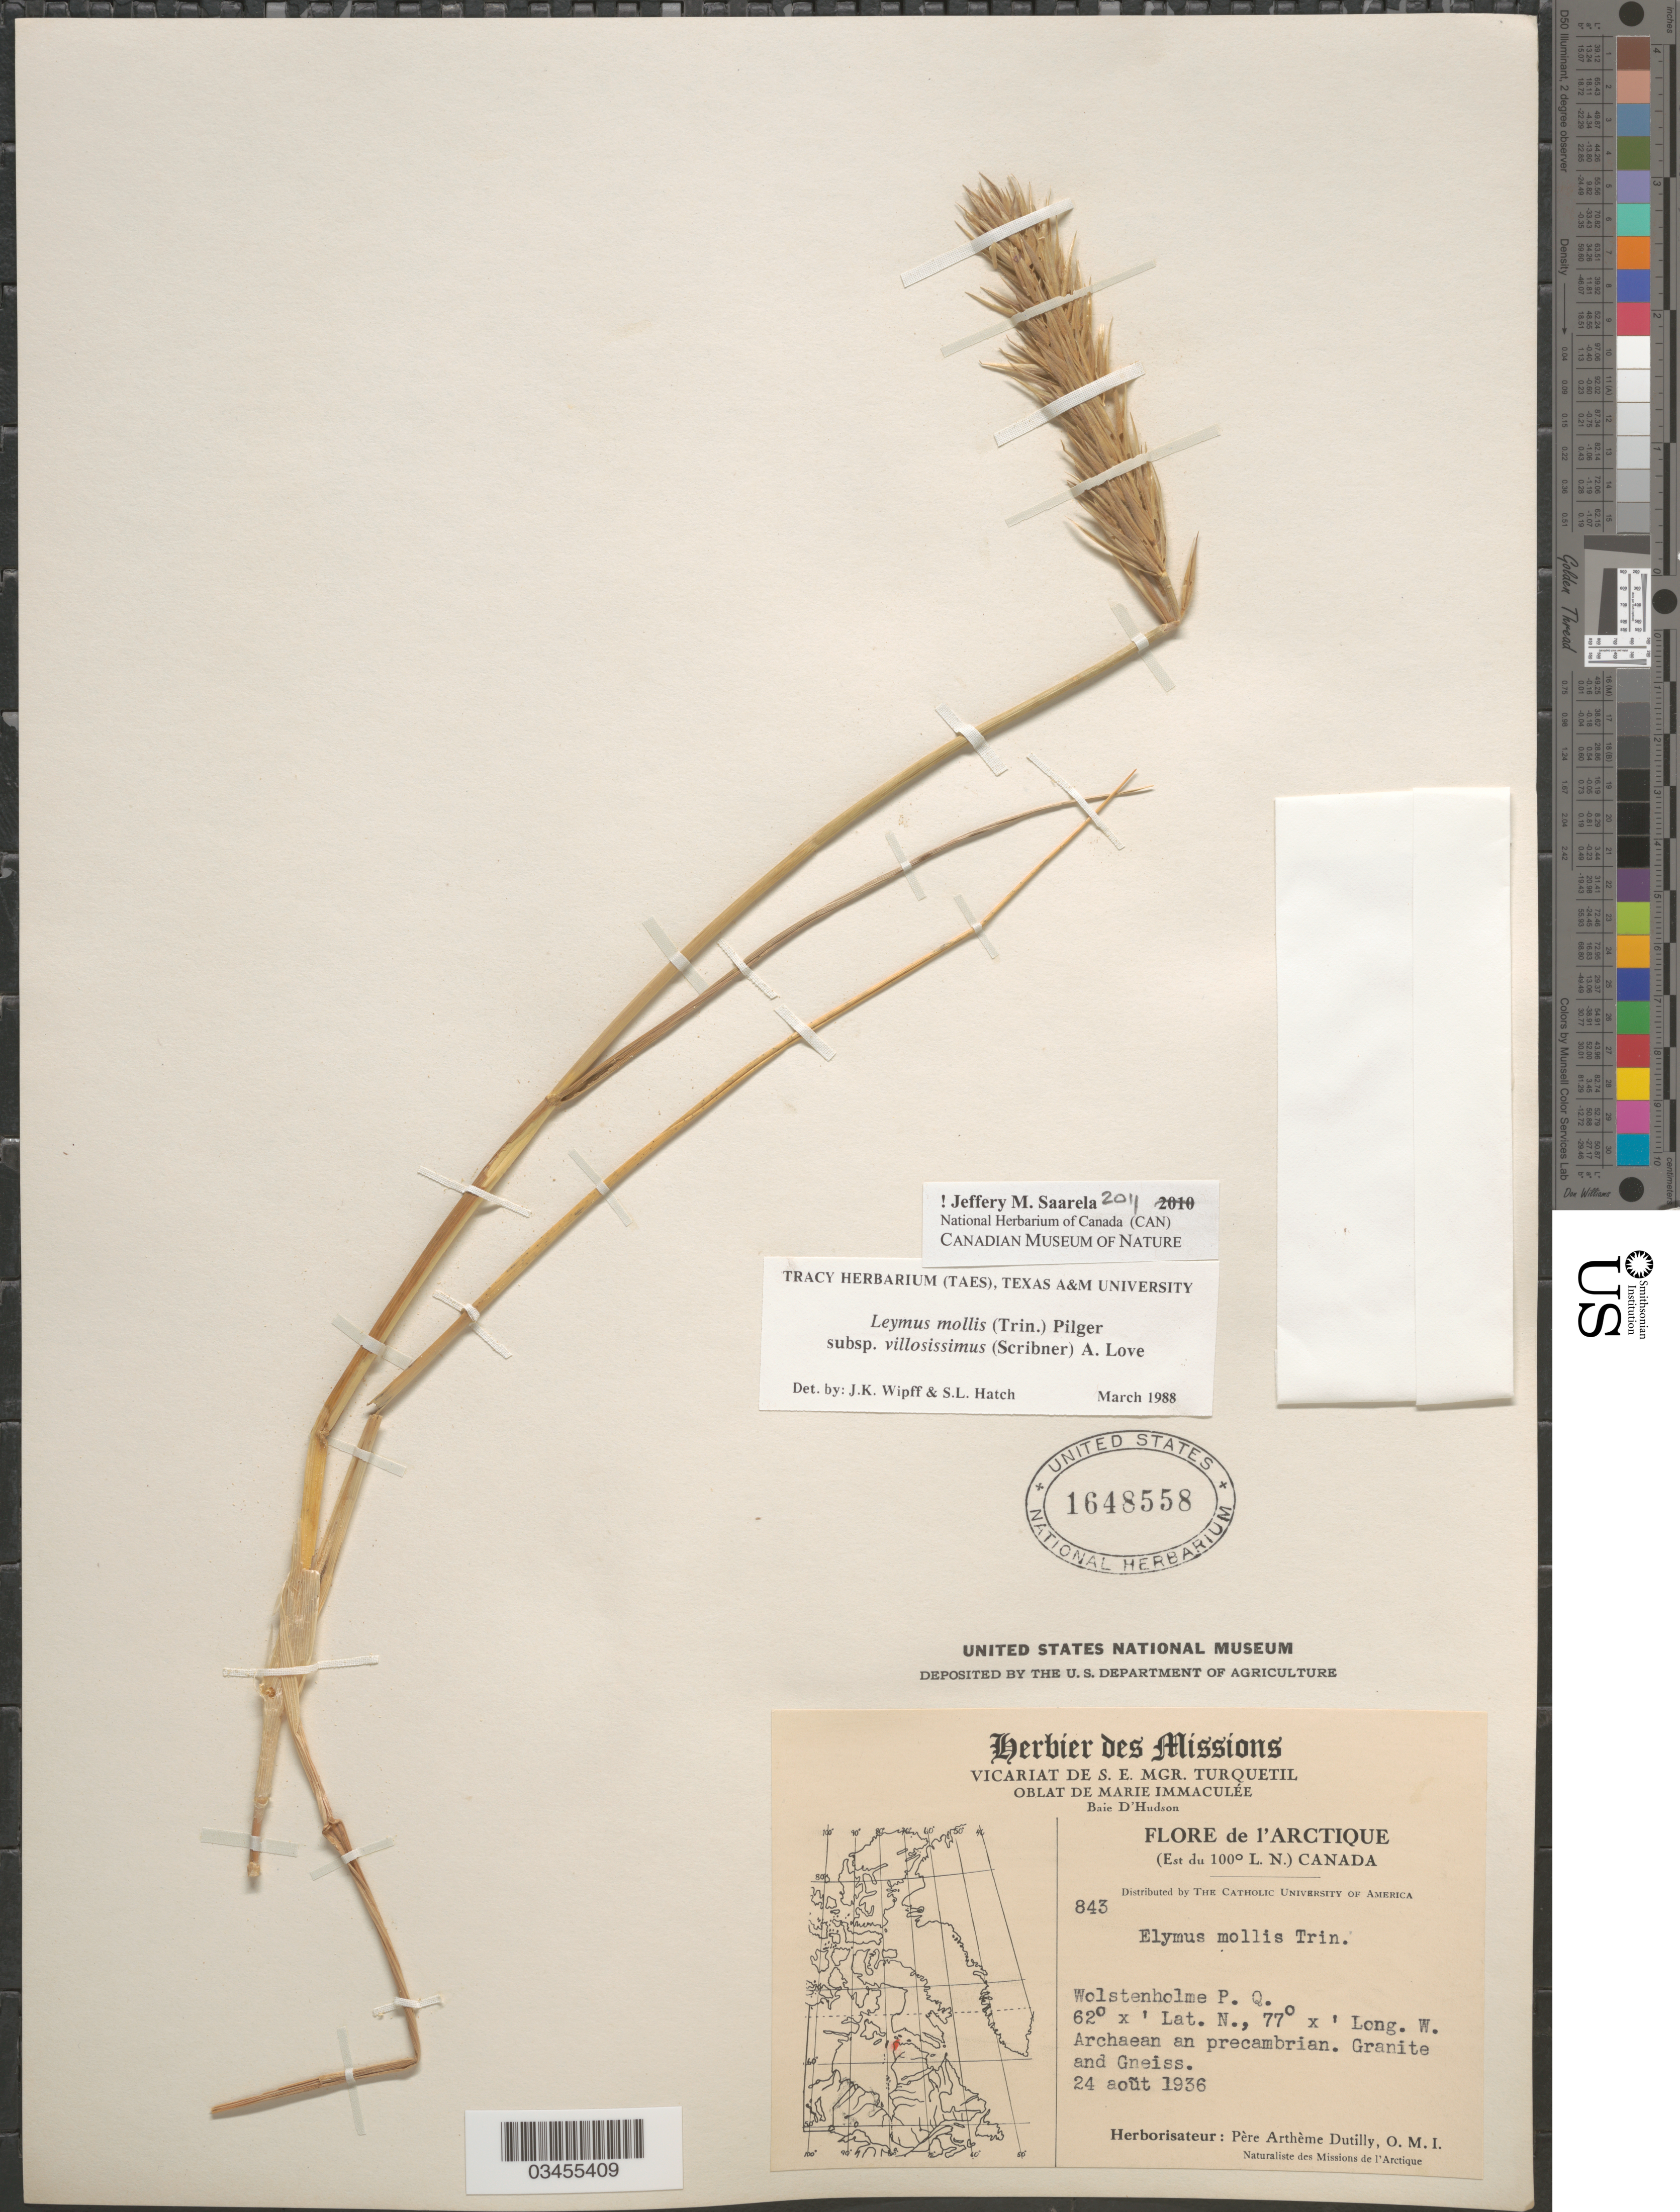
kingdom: Plantae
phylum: Tracheophyta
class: Liliopsida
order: Poales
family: Poaceae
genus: Leymus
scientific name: Leymus mollis subsp. villosissimus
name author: (Scribn.) Á. Löve & D. Löve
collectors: P. Dutilly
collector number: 843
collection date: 1936-08-24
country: Canada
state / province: Quebec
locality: L'Arctique (Est du 100º L. N.). Wolstenholme P. Q. Missions de l'Arctique.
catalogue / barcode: US 1648558